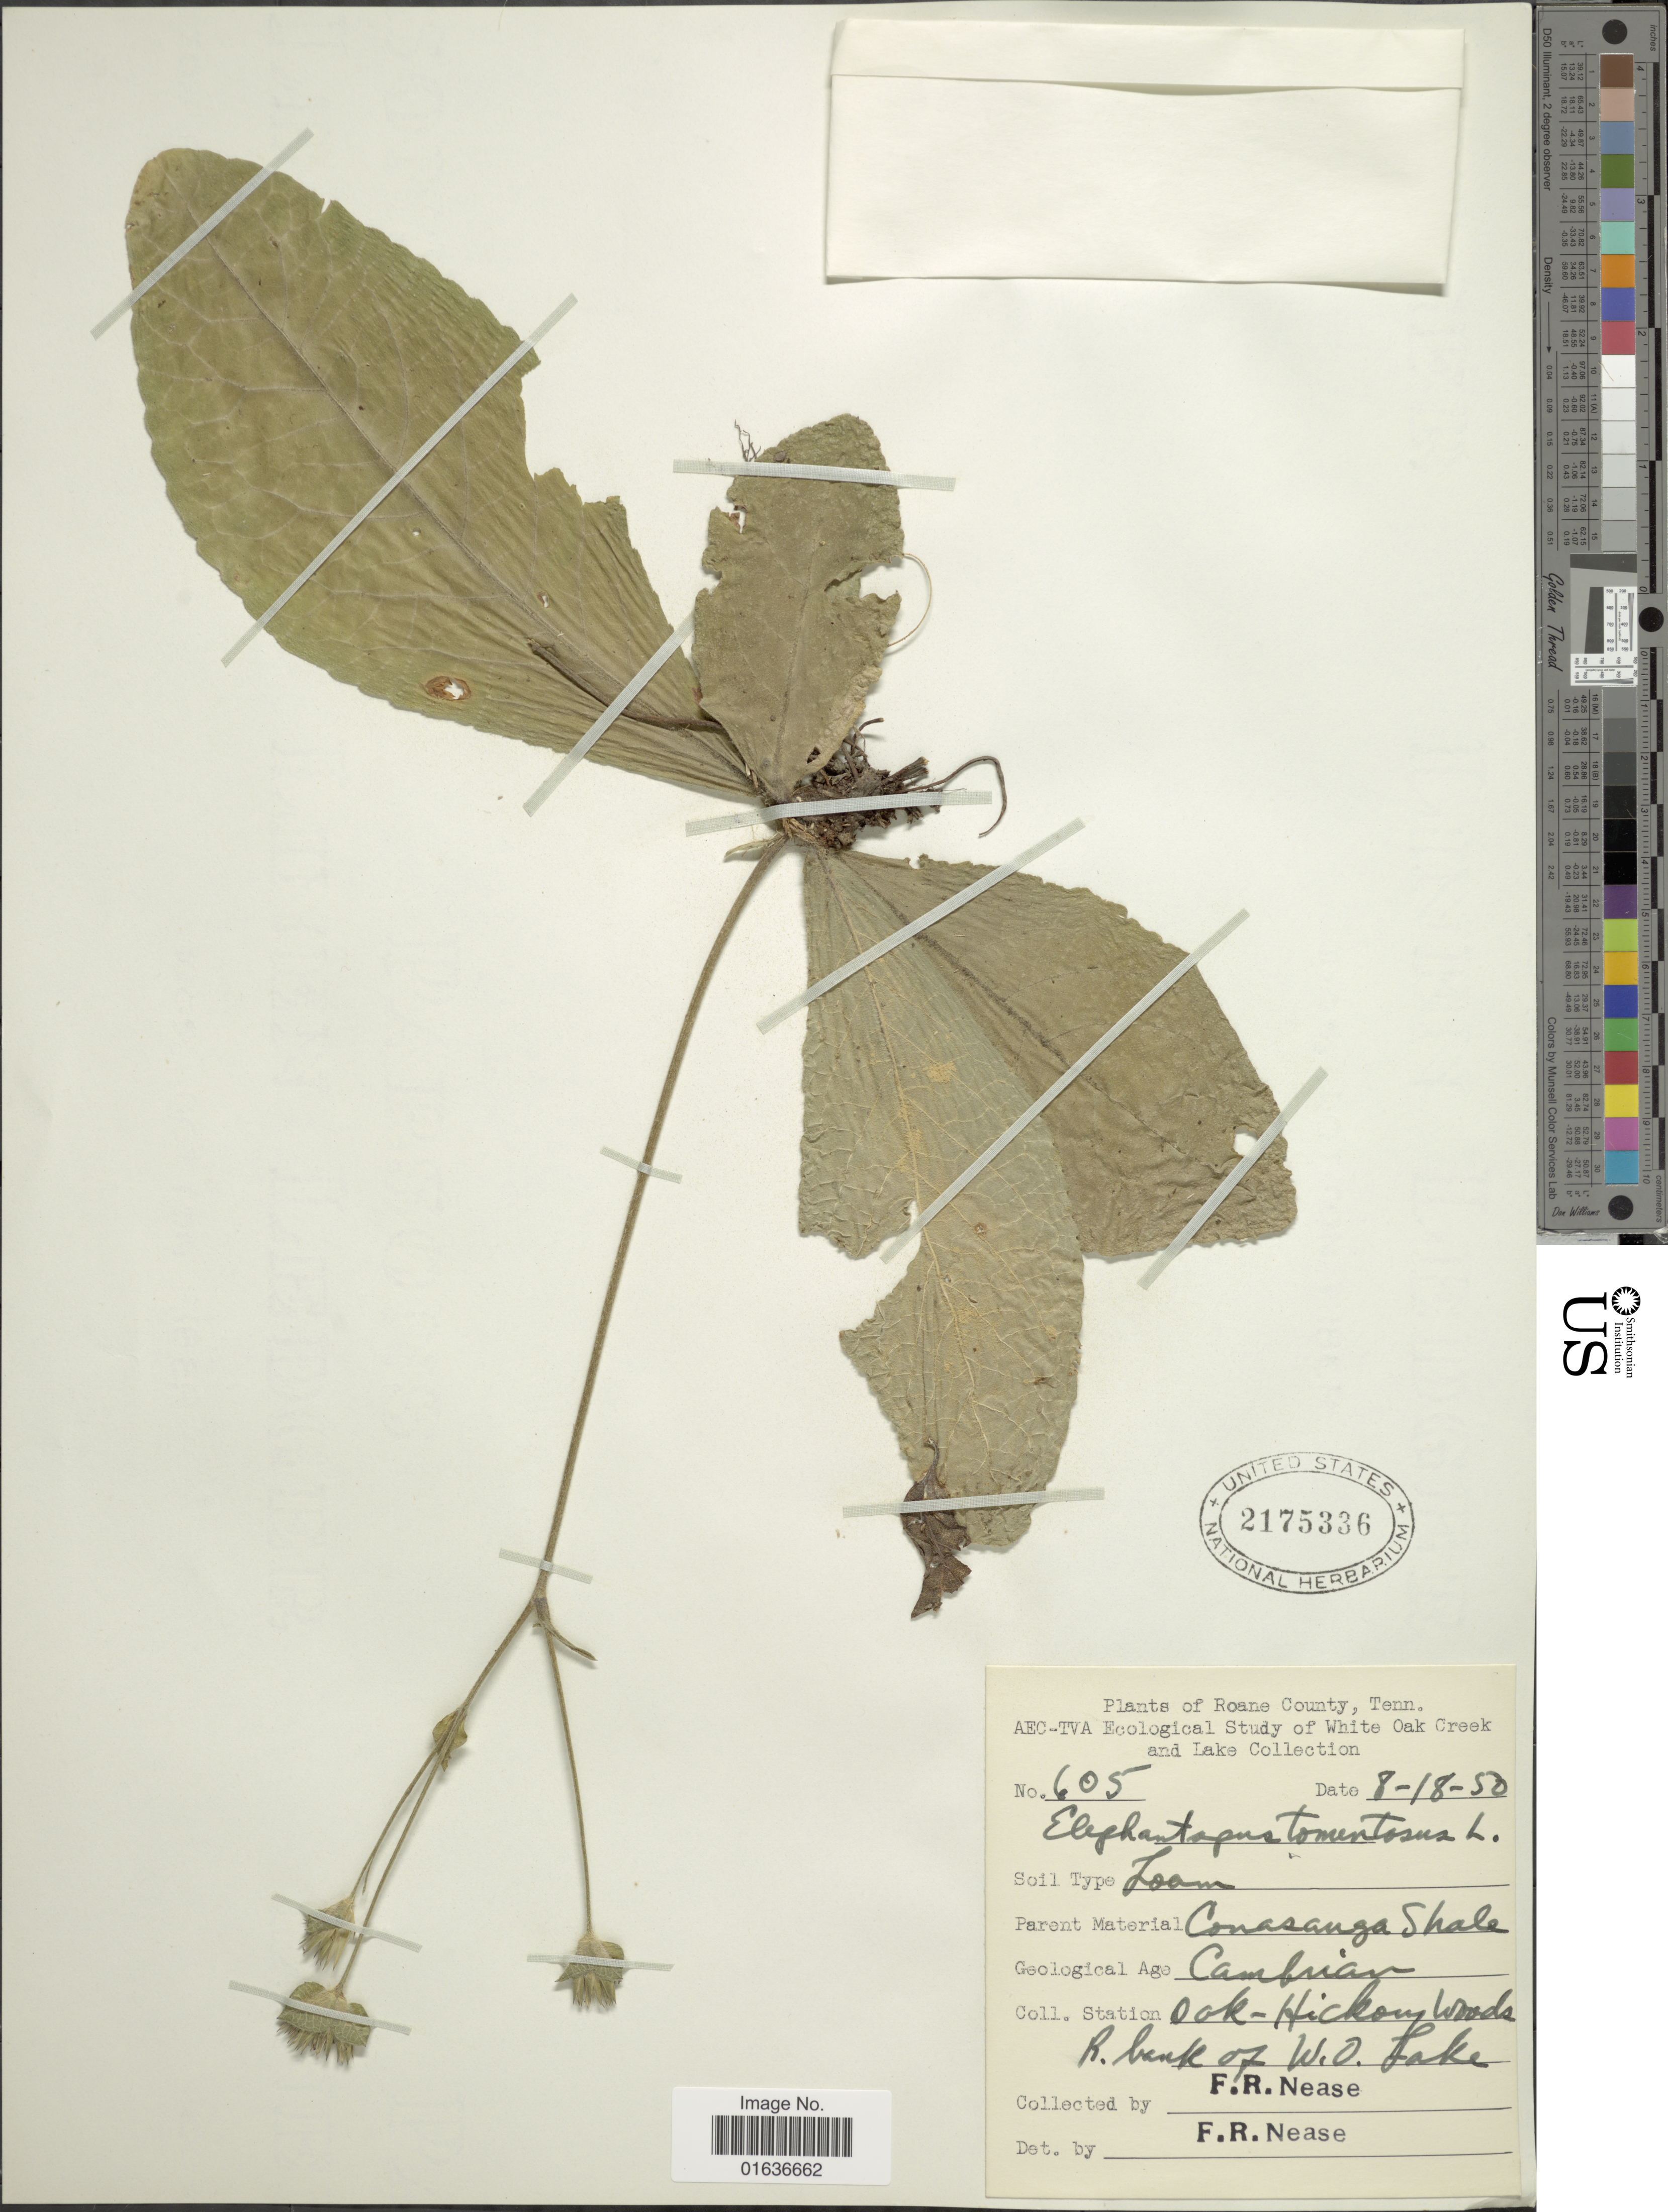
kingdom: Plantae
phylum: Tracheophyta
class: Magnoliopsida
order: Asterales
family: Asteraceae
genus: Elephantopus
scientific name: Elephantopus tomentosus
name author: L.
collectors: F. Nease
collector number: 605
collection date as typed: Transcribed d/m/y: 18/8/50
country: United States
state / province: Tennessee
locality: Roane County, Oak Hickey Woods R, bank of W.O. Lake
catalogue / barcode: US 2175336